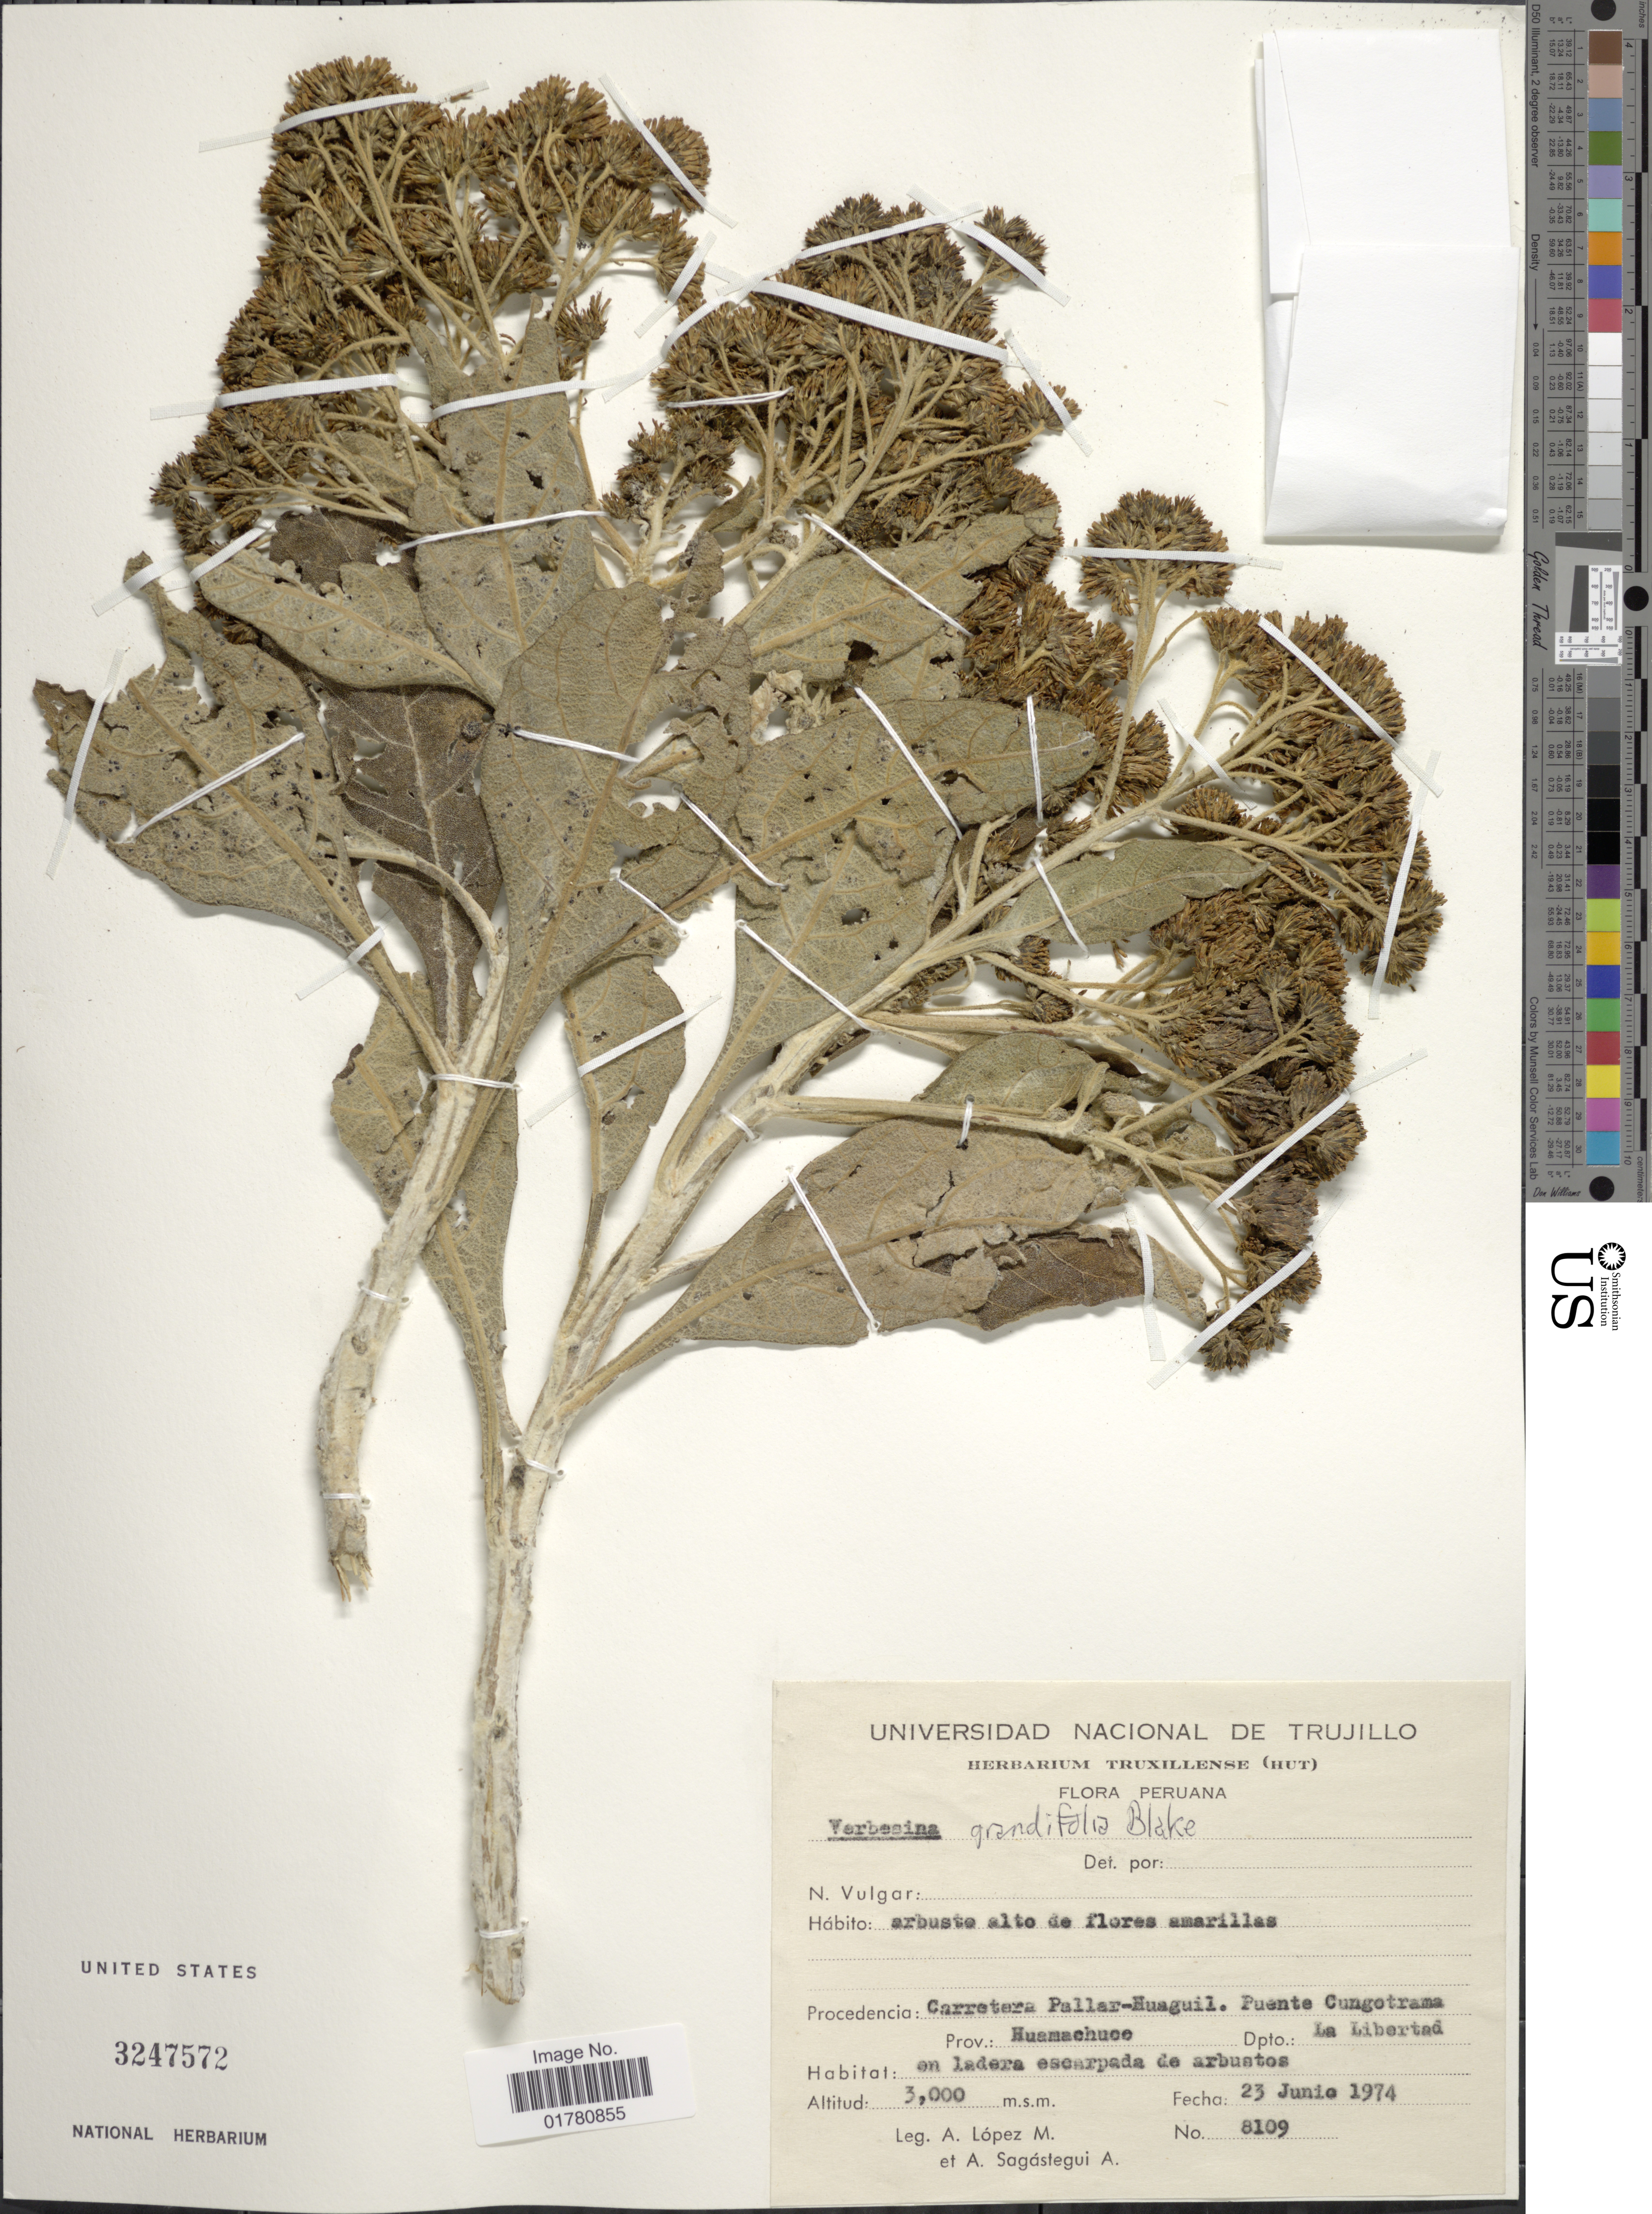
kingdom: Plantae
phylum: Tracheophyta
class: Magnoliopsida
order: Asterales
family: Asteraceae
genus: Verbesina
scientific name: Verbesina grandifolia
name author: S.F. Blake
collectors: A. López M. & A. Sagástegui A.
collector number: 8109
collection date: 1974-06-23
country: Peru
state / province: La Libertad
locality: Carretera Pallar-Huaguil. Puente Cungotrama, Prov.: Huamachuco, Dpto: La Libertad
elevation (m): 3000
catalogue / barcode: US 3247572